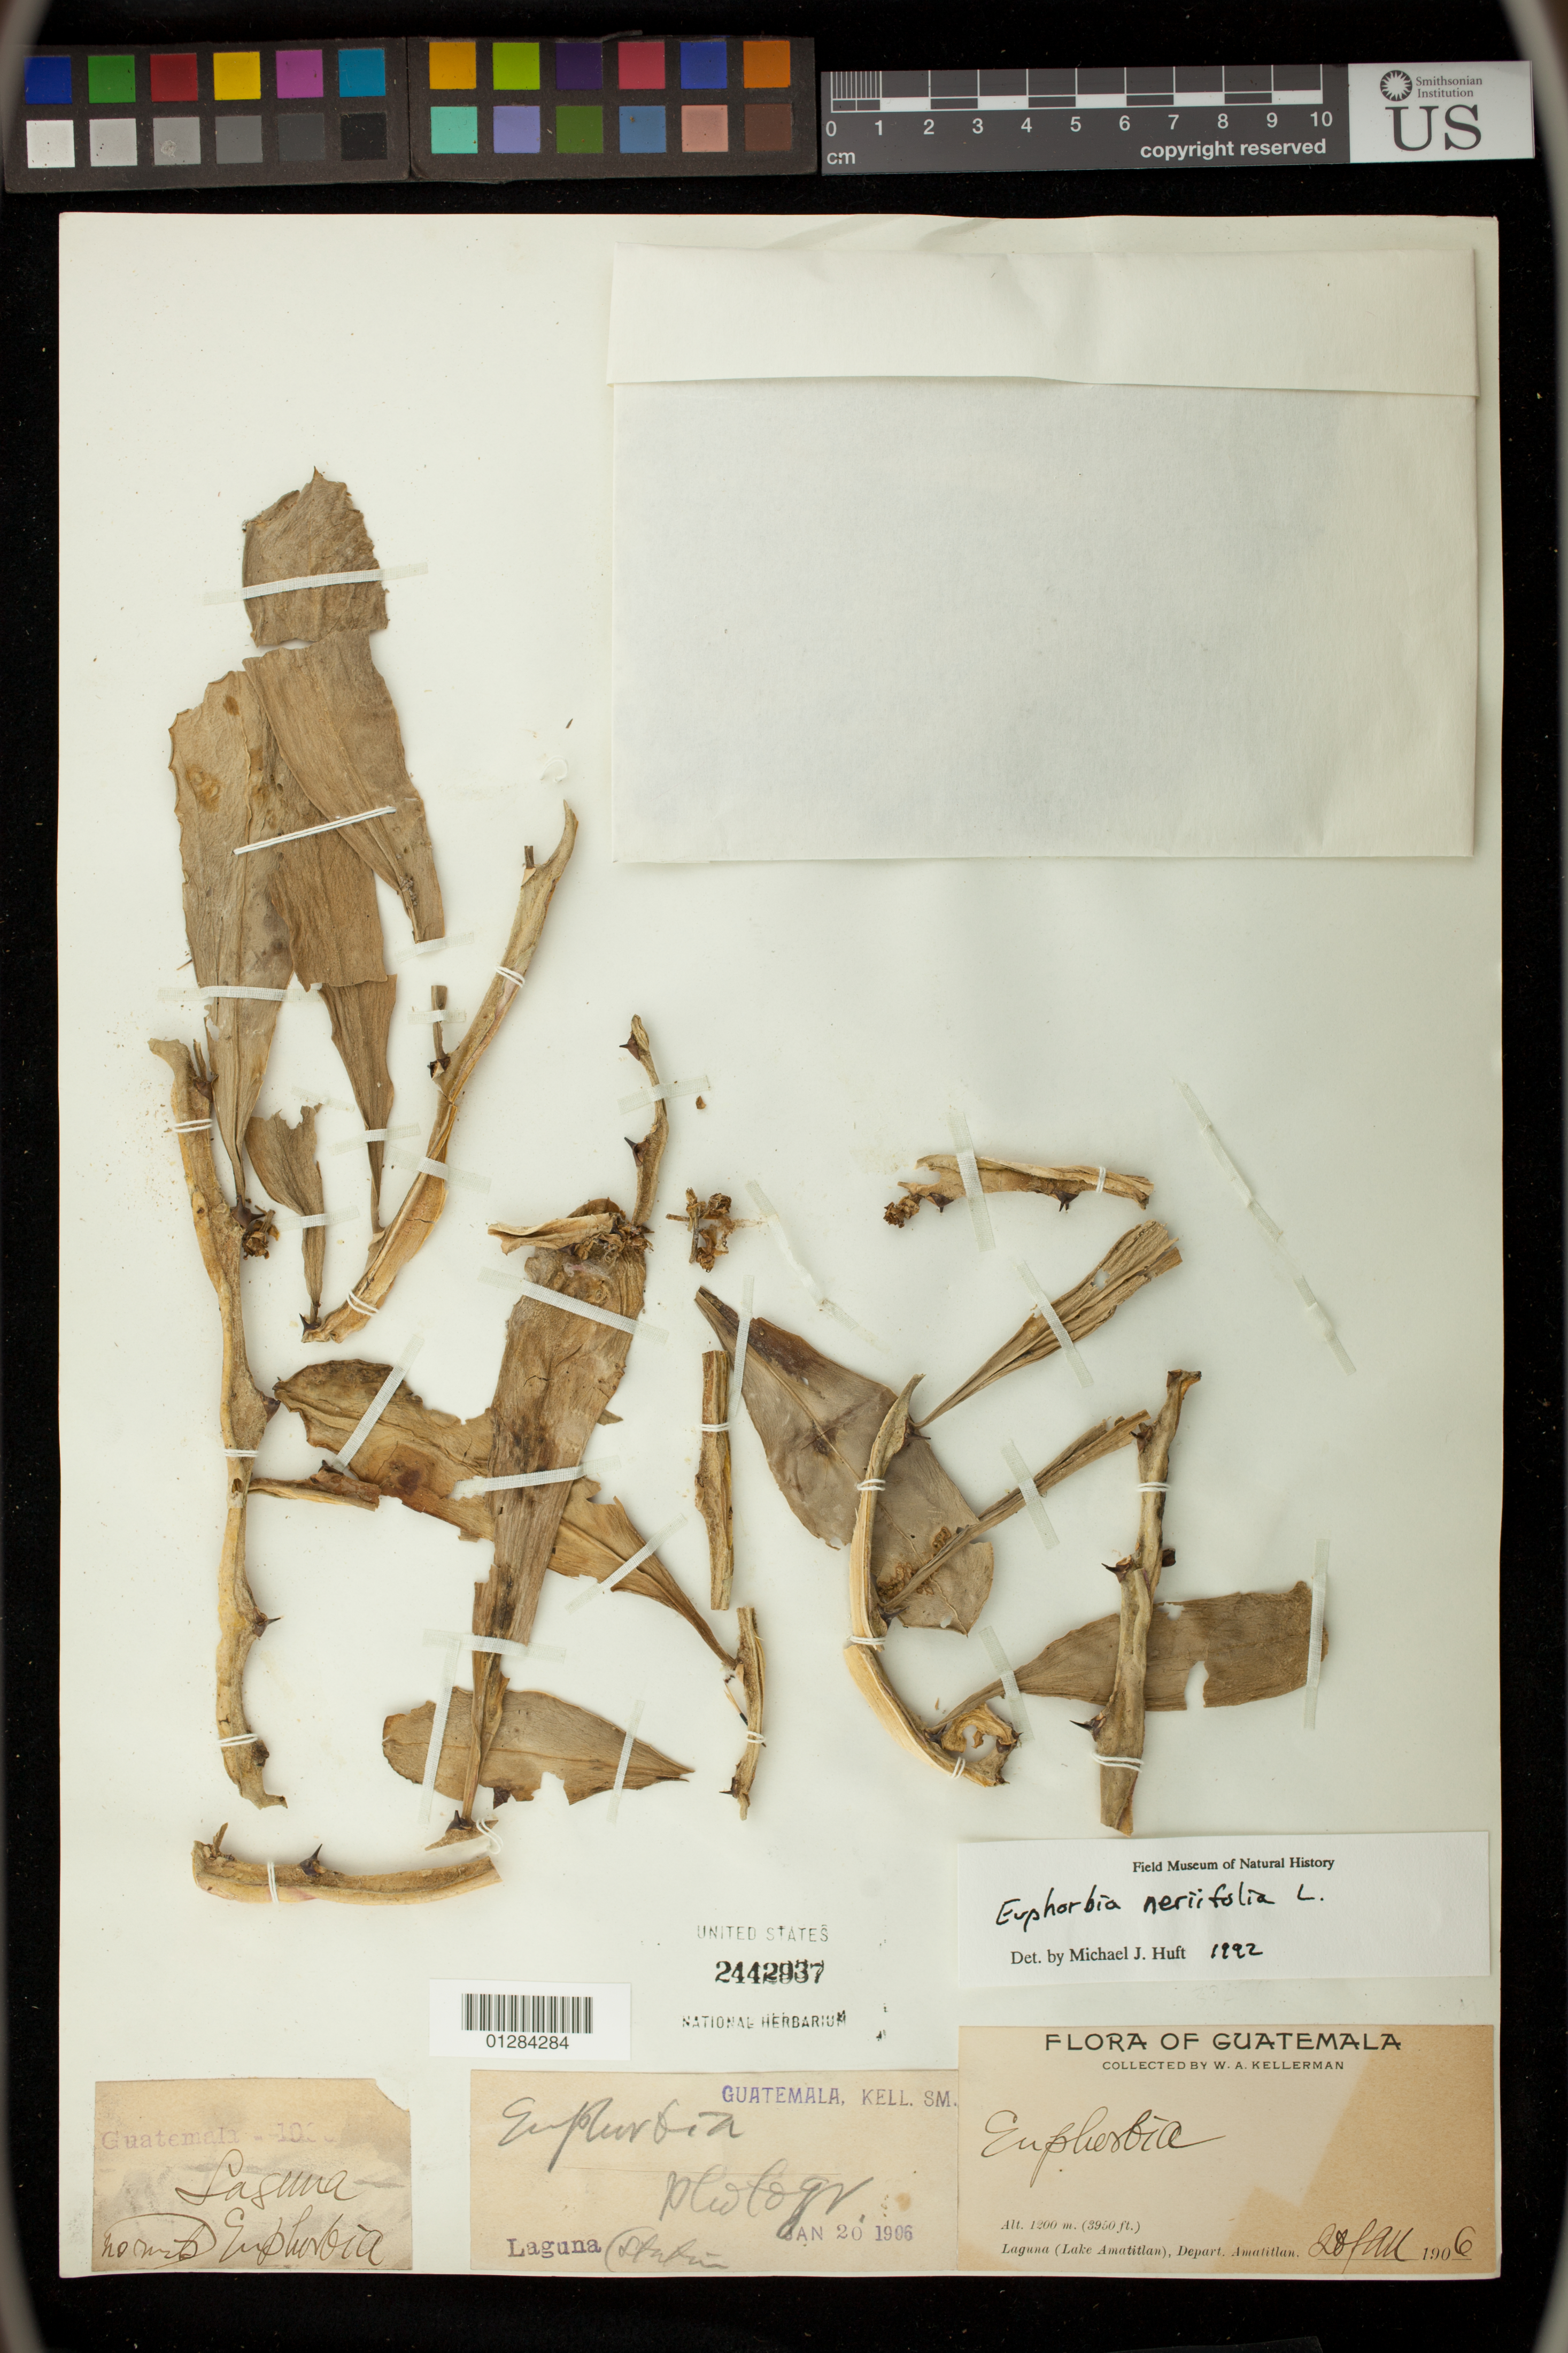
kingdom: Plantae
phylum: Tracheophyta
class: Magnoliopsida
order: Malpighiales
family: Euphorbiaceae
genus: Euphorbia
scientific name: Euphorbia neriifolia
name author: L.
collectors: W. Kellerman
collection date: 1906-01-20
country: Guatemala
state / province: Guatemala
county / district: Amatitlan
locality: Laguna (Lake Amatitlan)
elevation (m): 1200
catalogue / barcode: US 2442937